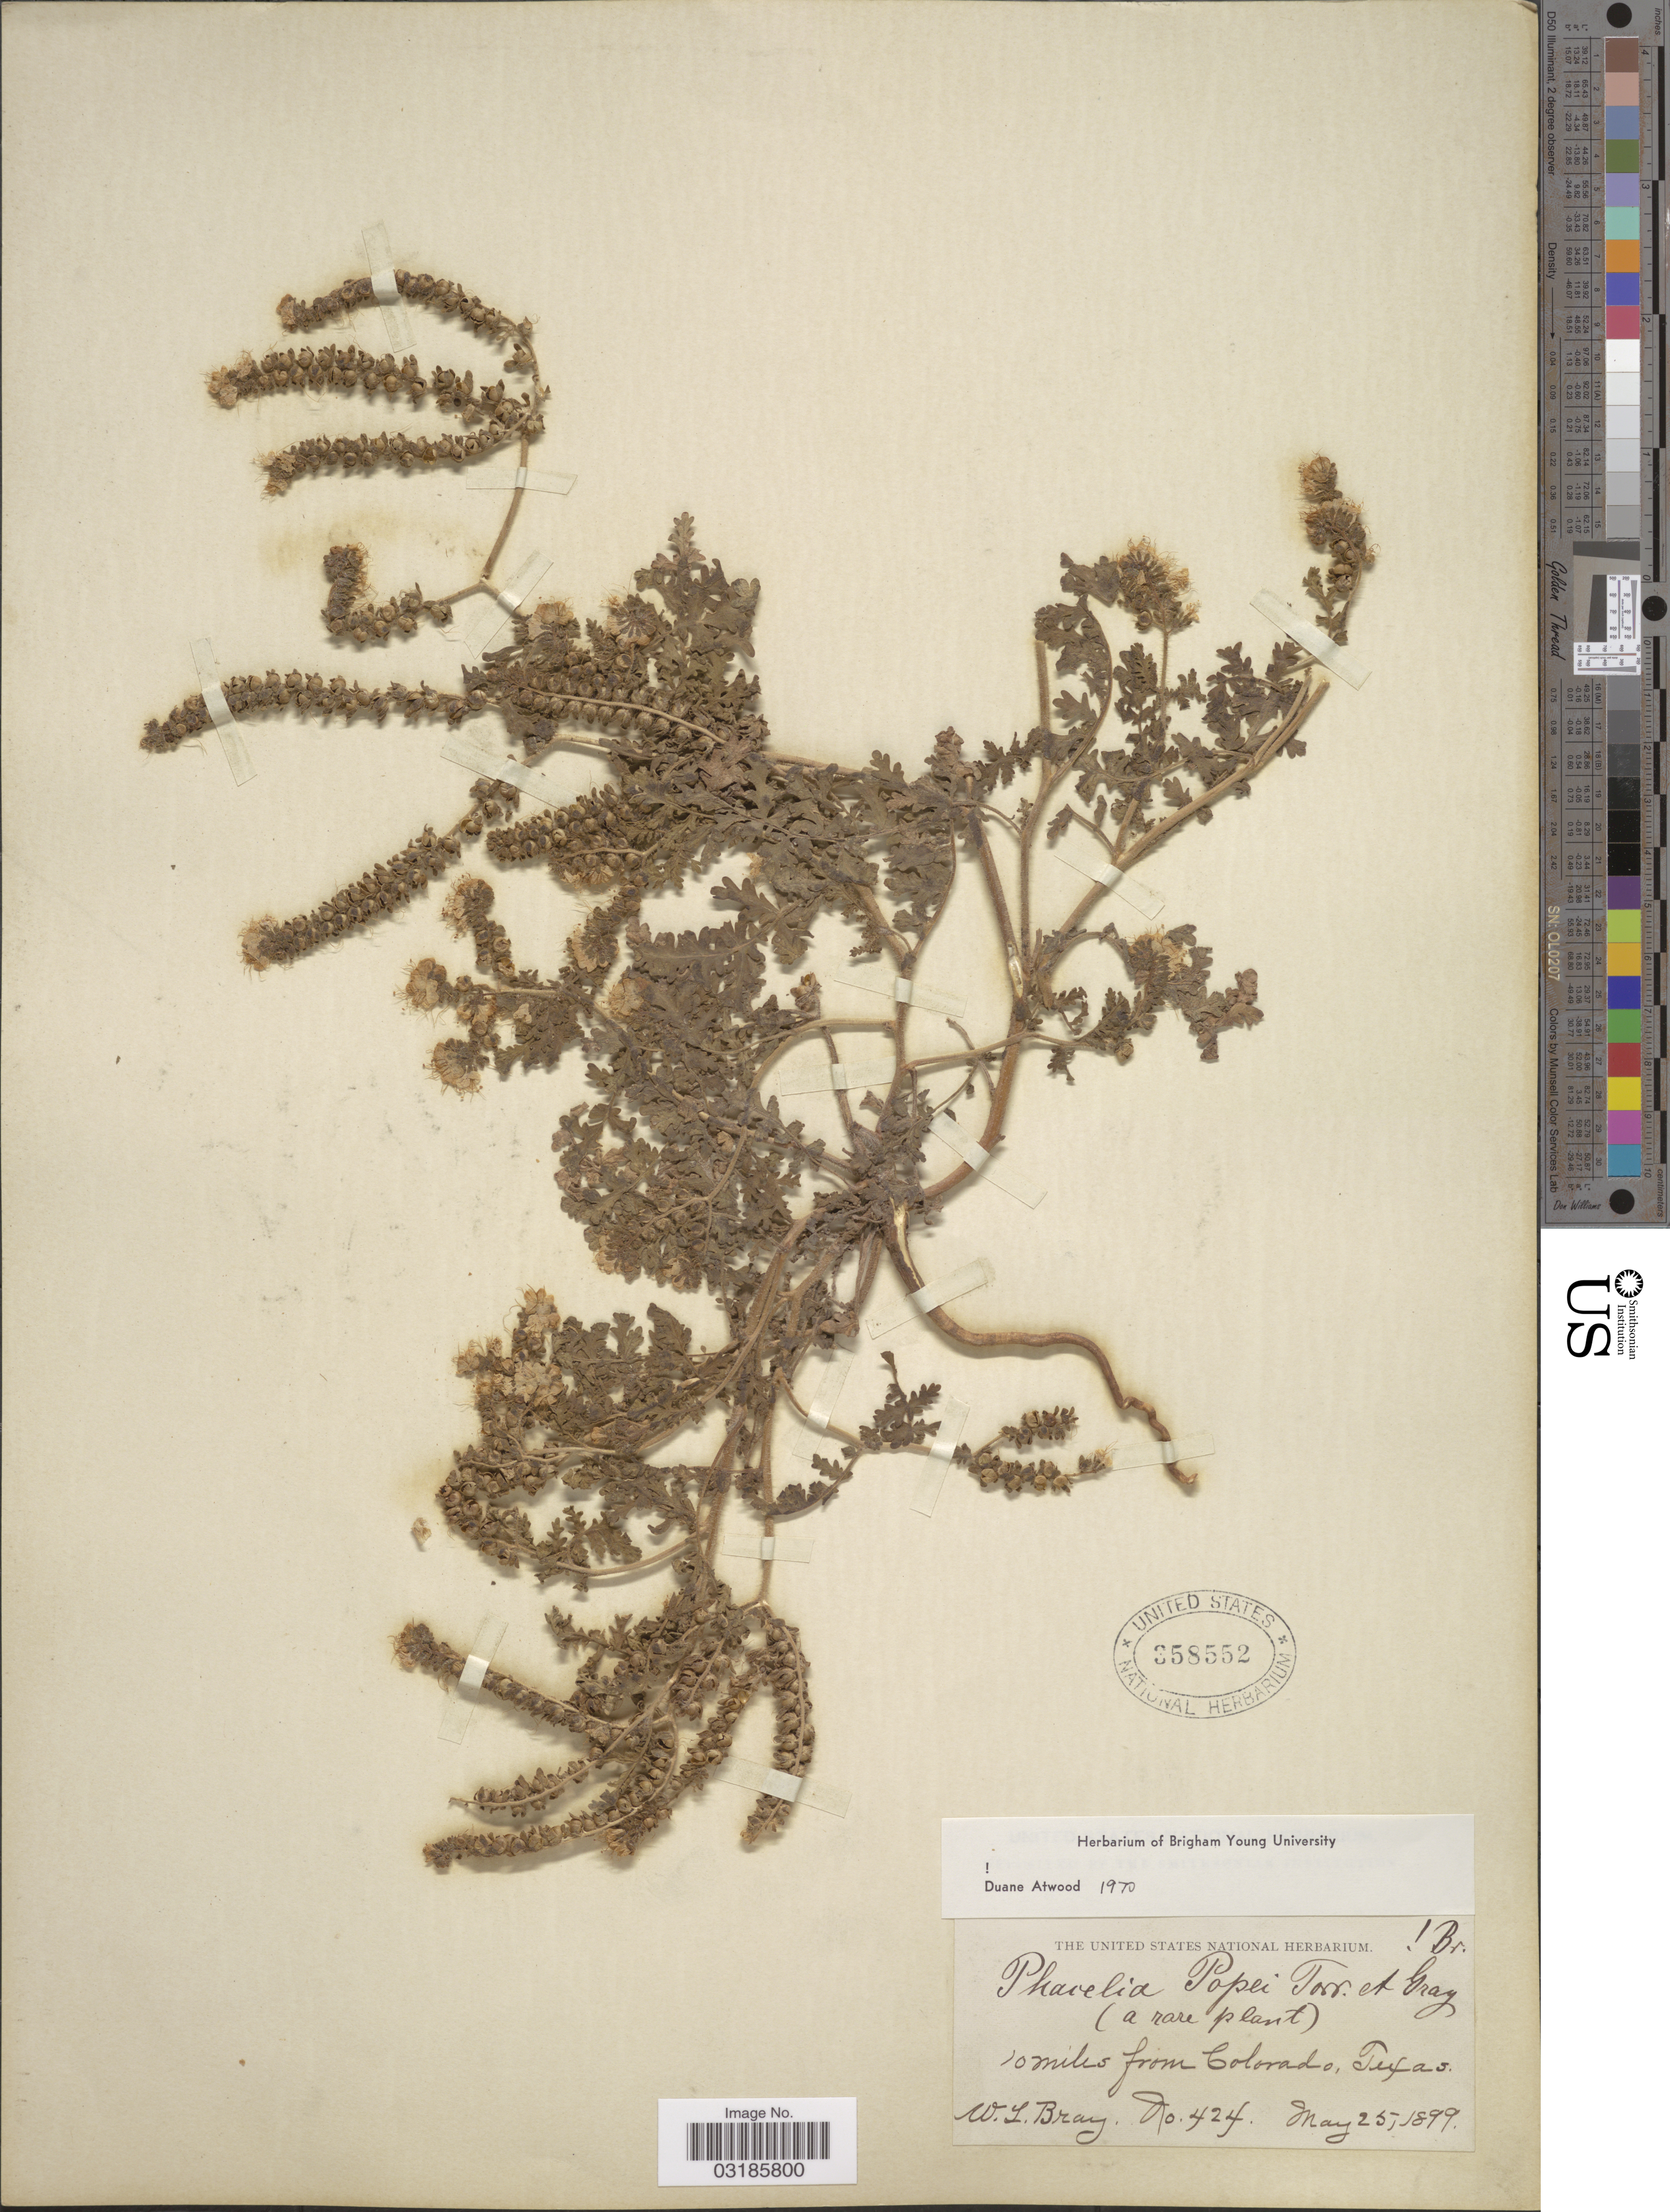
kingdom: Plantae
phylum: Tracheophyta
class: Magnoliopsida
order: Boraginales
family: Hydrophyllaceae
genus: Phacelia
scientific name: Phacelia popei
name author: Torr. & A. Gray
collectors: W. L. Bray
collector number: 424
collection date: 1899-05-25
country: United States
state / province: Texas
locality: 10 miles from Colorado.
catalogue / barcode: US 358552